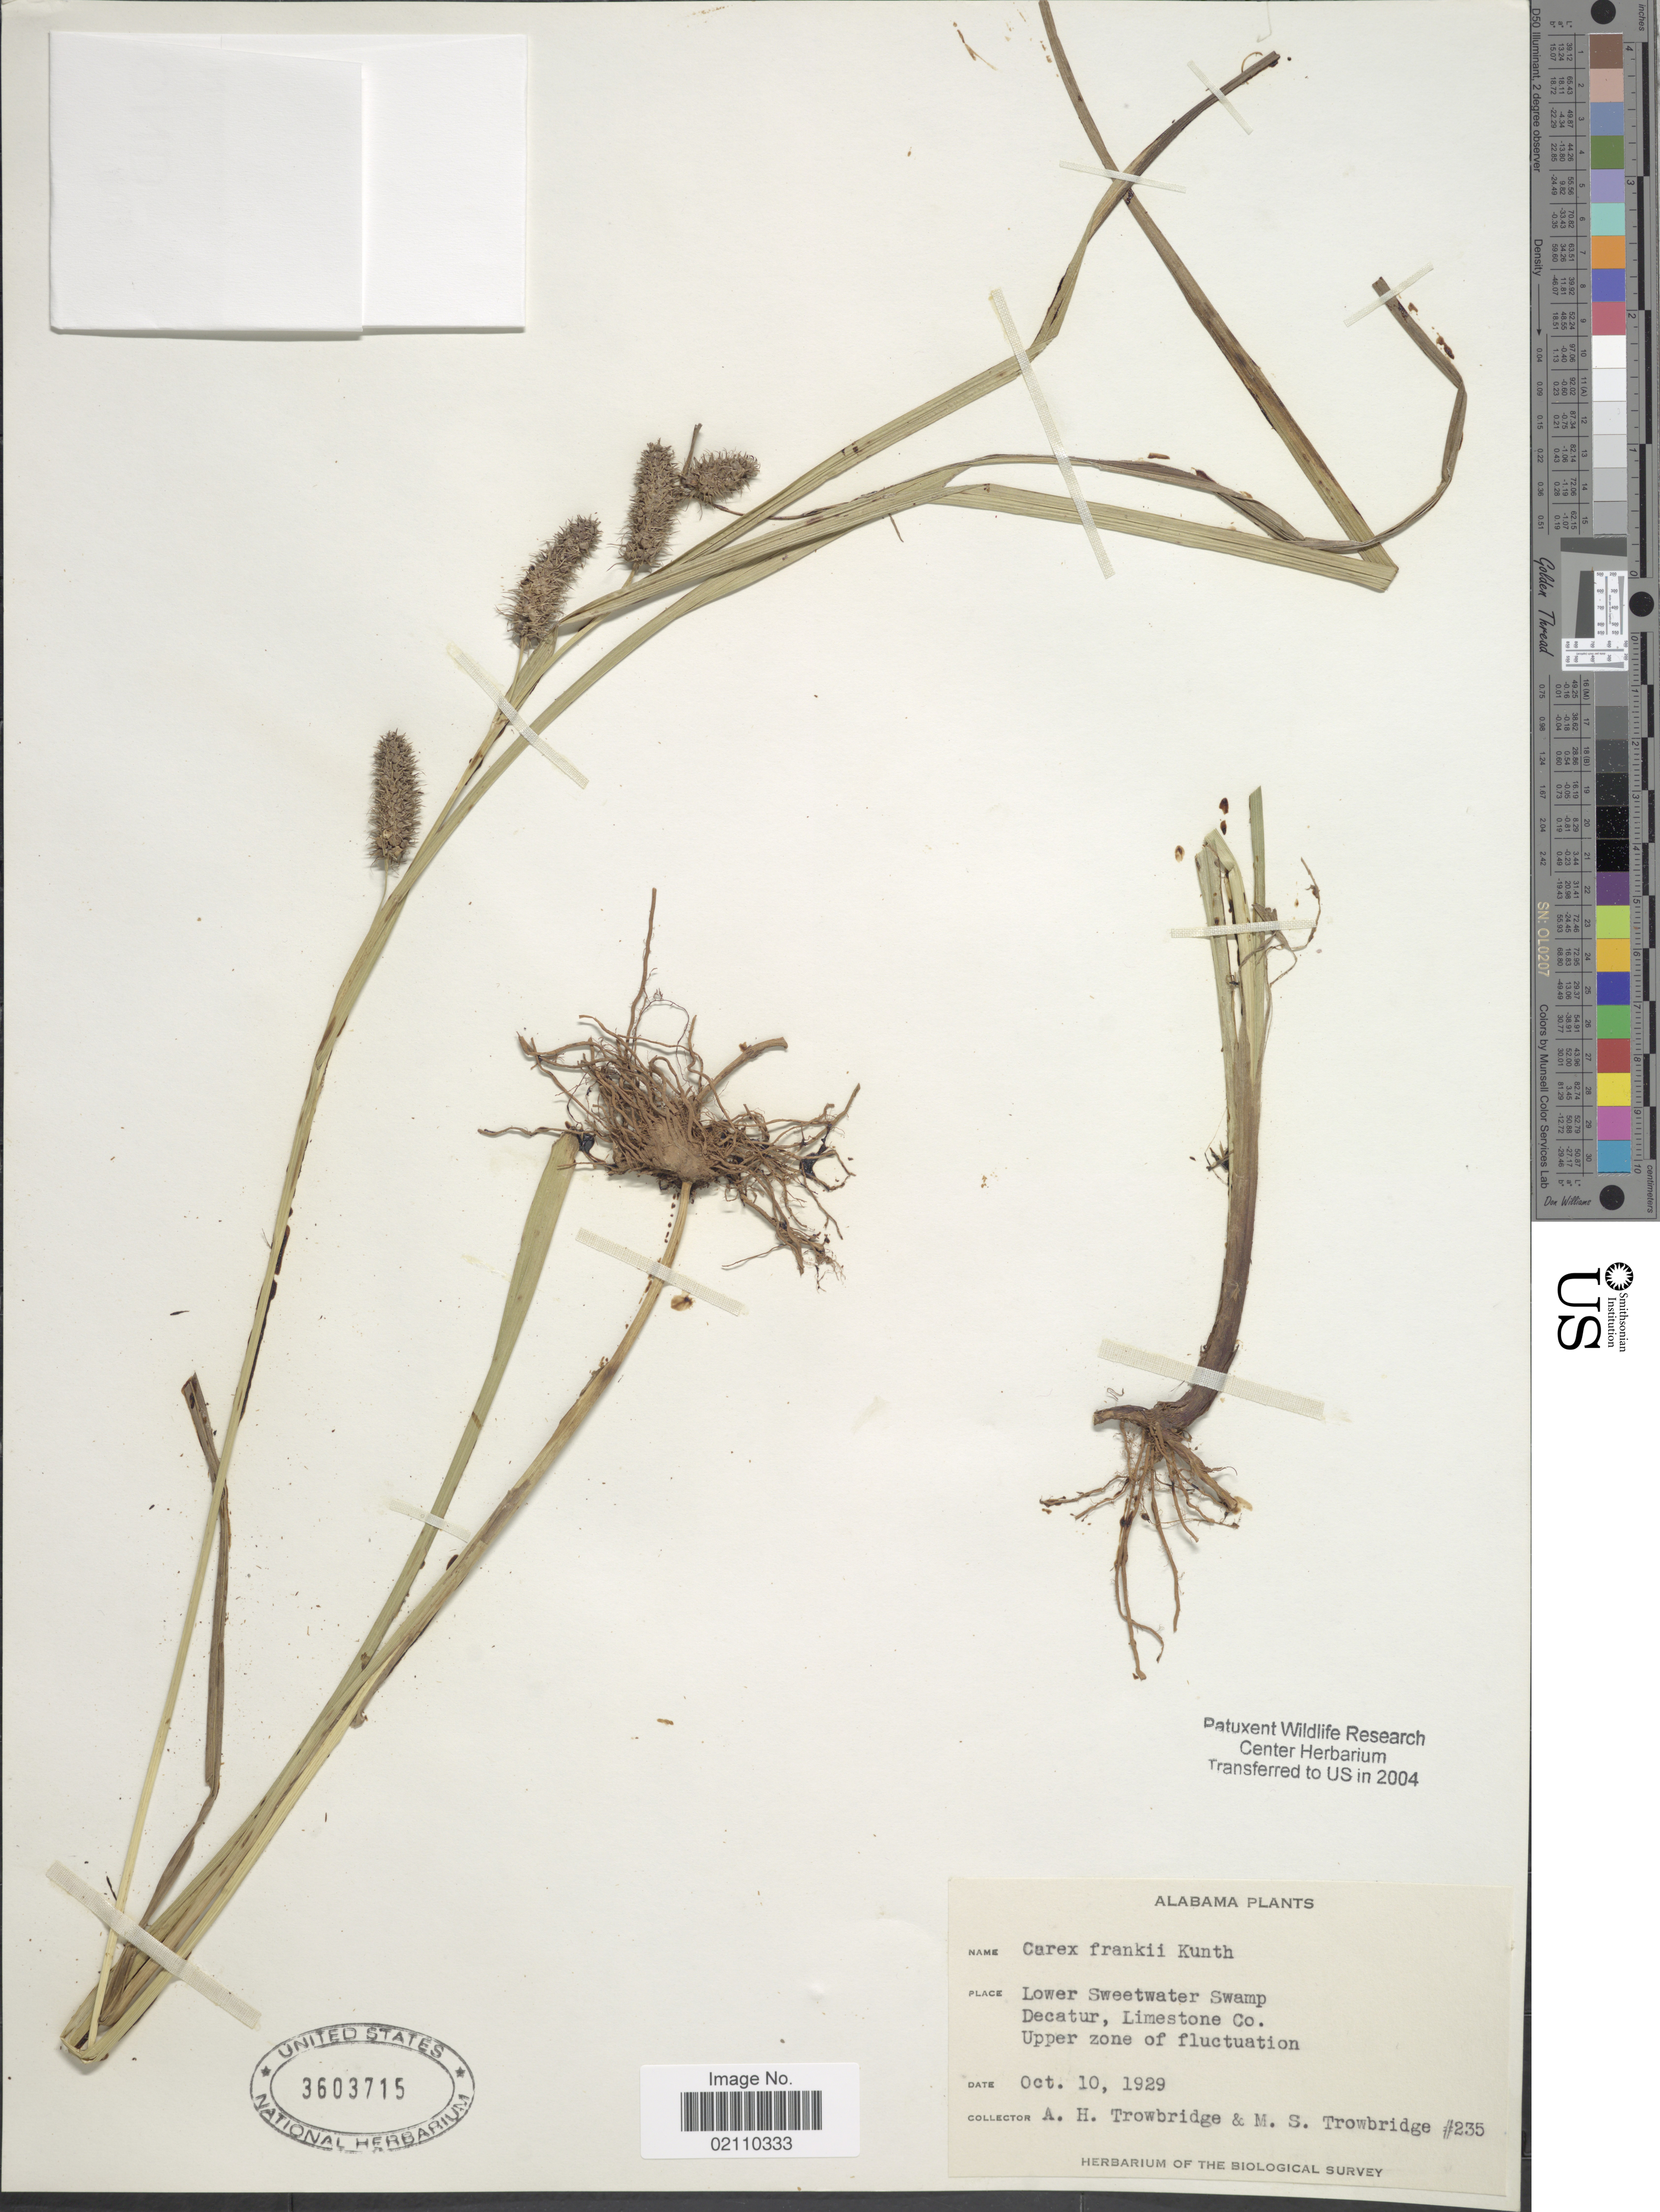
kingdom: Plantae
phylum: Tracheophyta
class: Liliopsida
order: Poales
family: Cyperaceae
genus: Carex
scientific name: Carex frankii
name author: Kunth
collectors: A. H. Trowbridge & M. Trowbridge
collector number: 235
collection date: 1929-10-10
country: United States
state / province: Alabama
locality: Lower Sweetwater Swamp, Decatur, Limestone Co., upper zone of fluctuation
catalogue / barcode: US 3603715